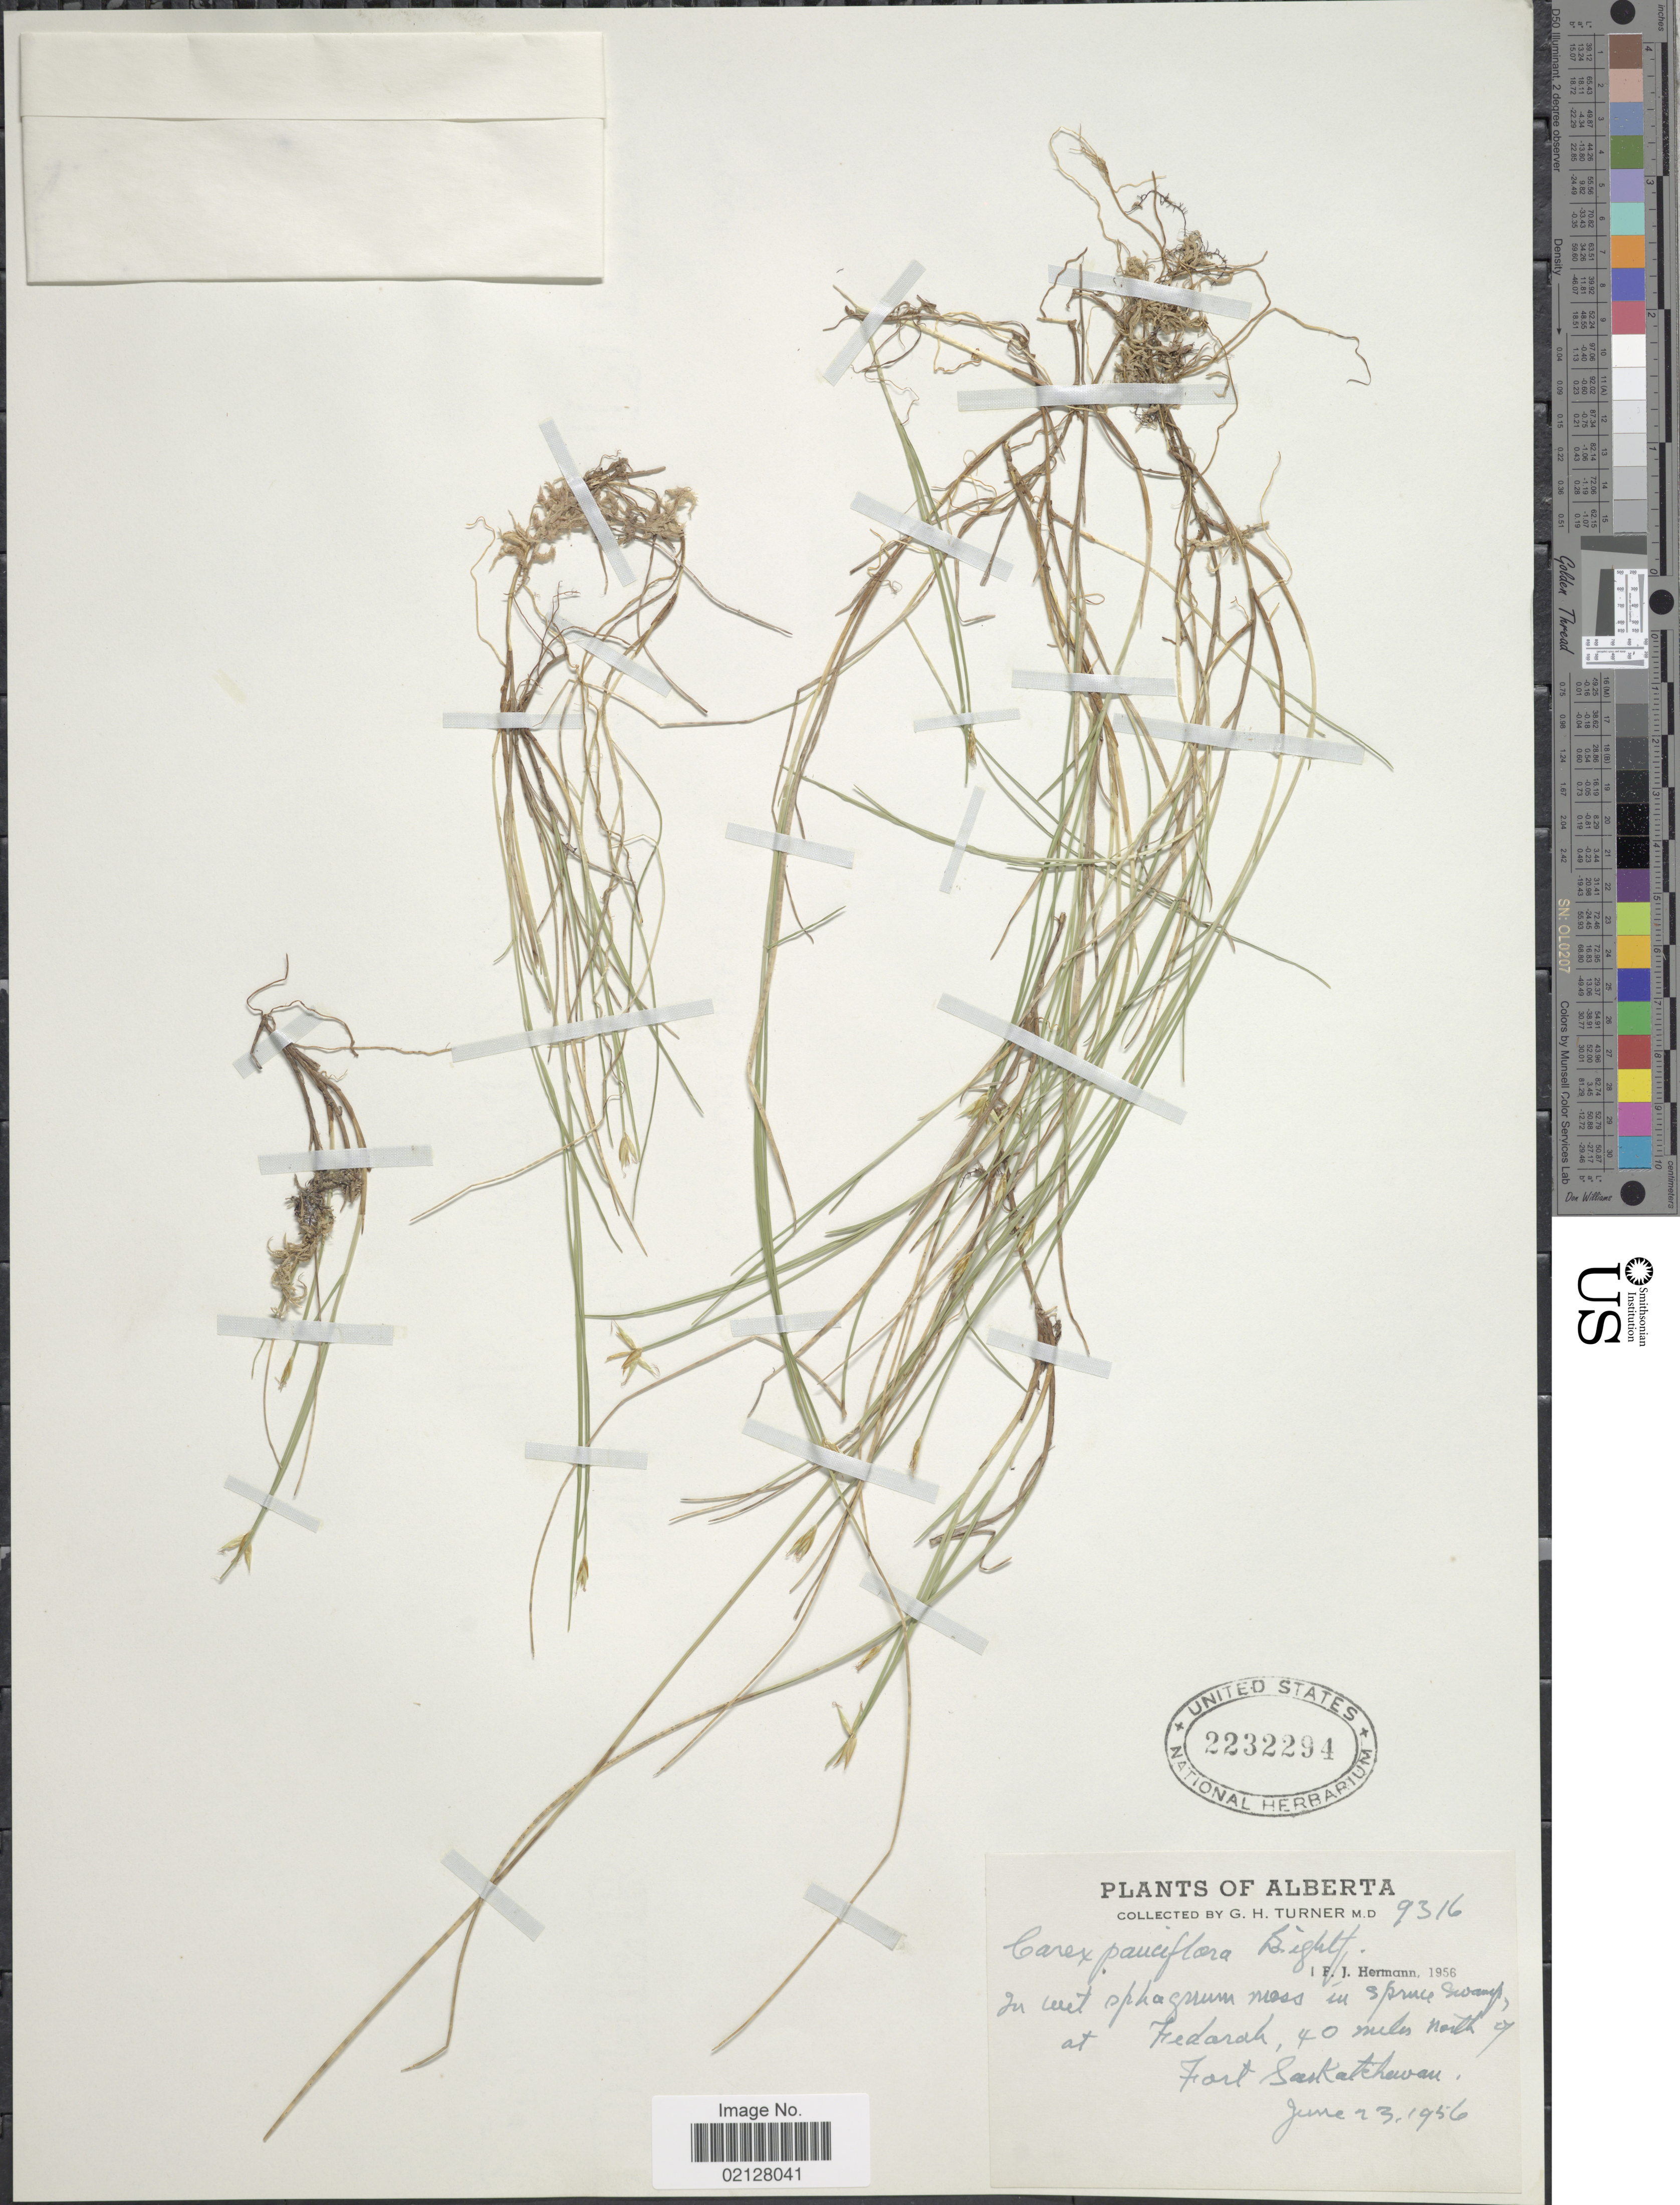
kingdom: Plantae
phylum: Tracheophyta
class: Liliopsida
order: Poales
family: Cyperaceae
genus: Carex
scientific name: Carex pauciflora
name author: Lightf.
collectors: G. H. Turner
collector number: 9316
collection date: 1956-06-23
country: Canada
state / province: Alberta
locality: In spruce swamp at Fedorah, 40 miles north of Fort Saskatchewan.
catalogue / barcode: US 2232294